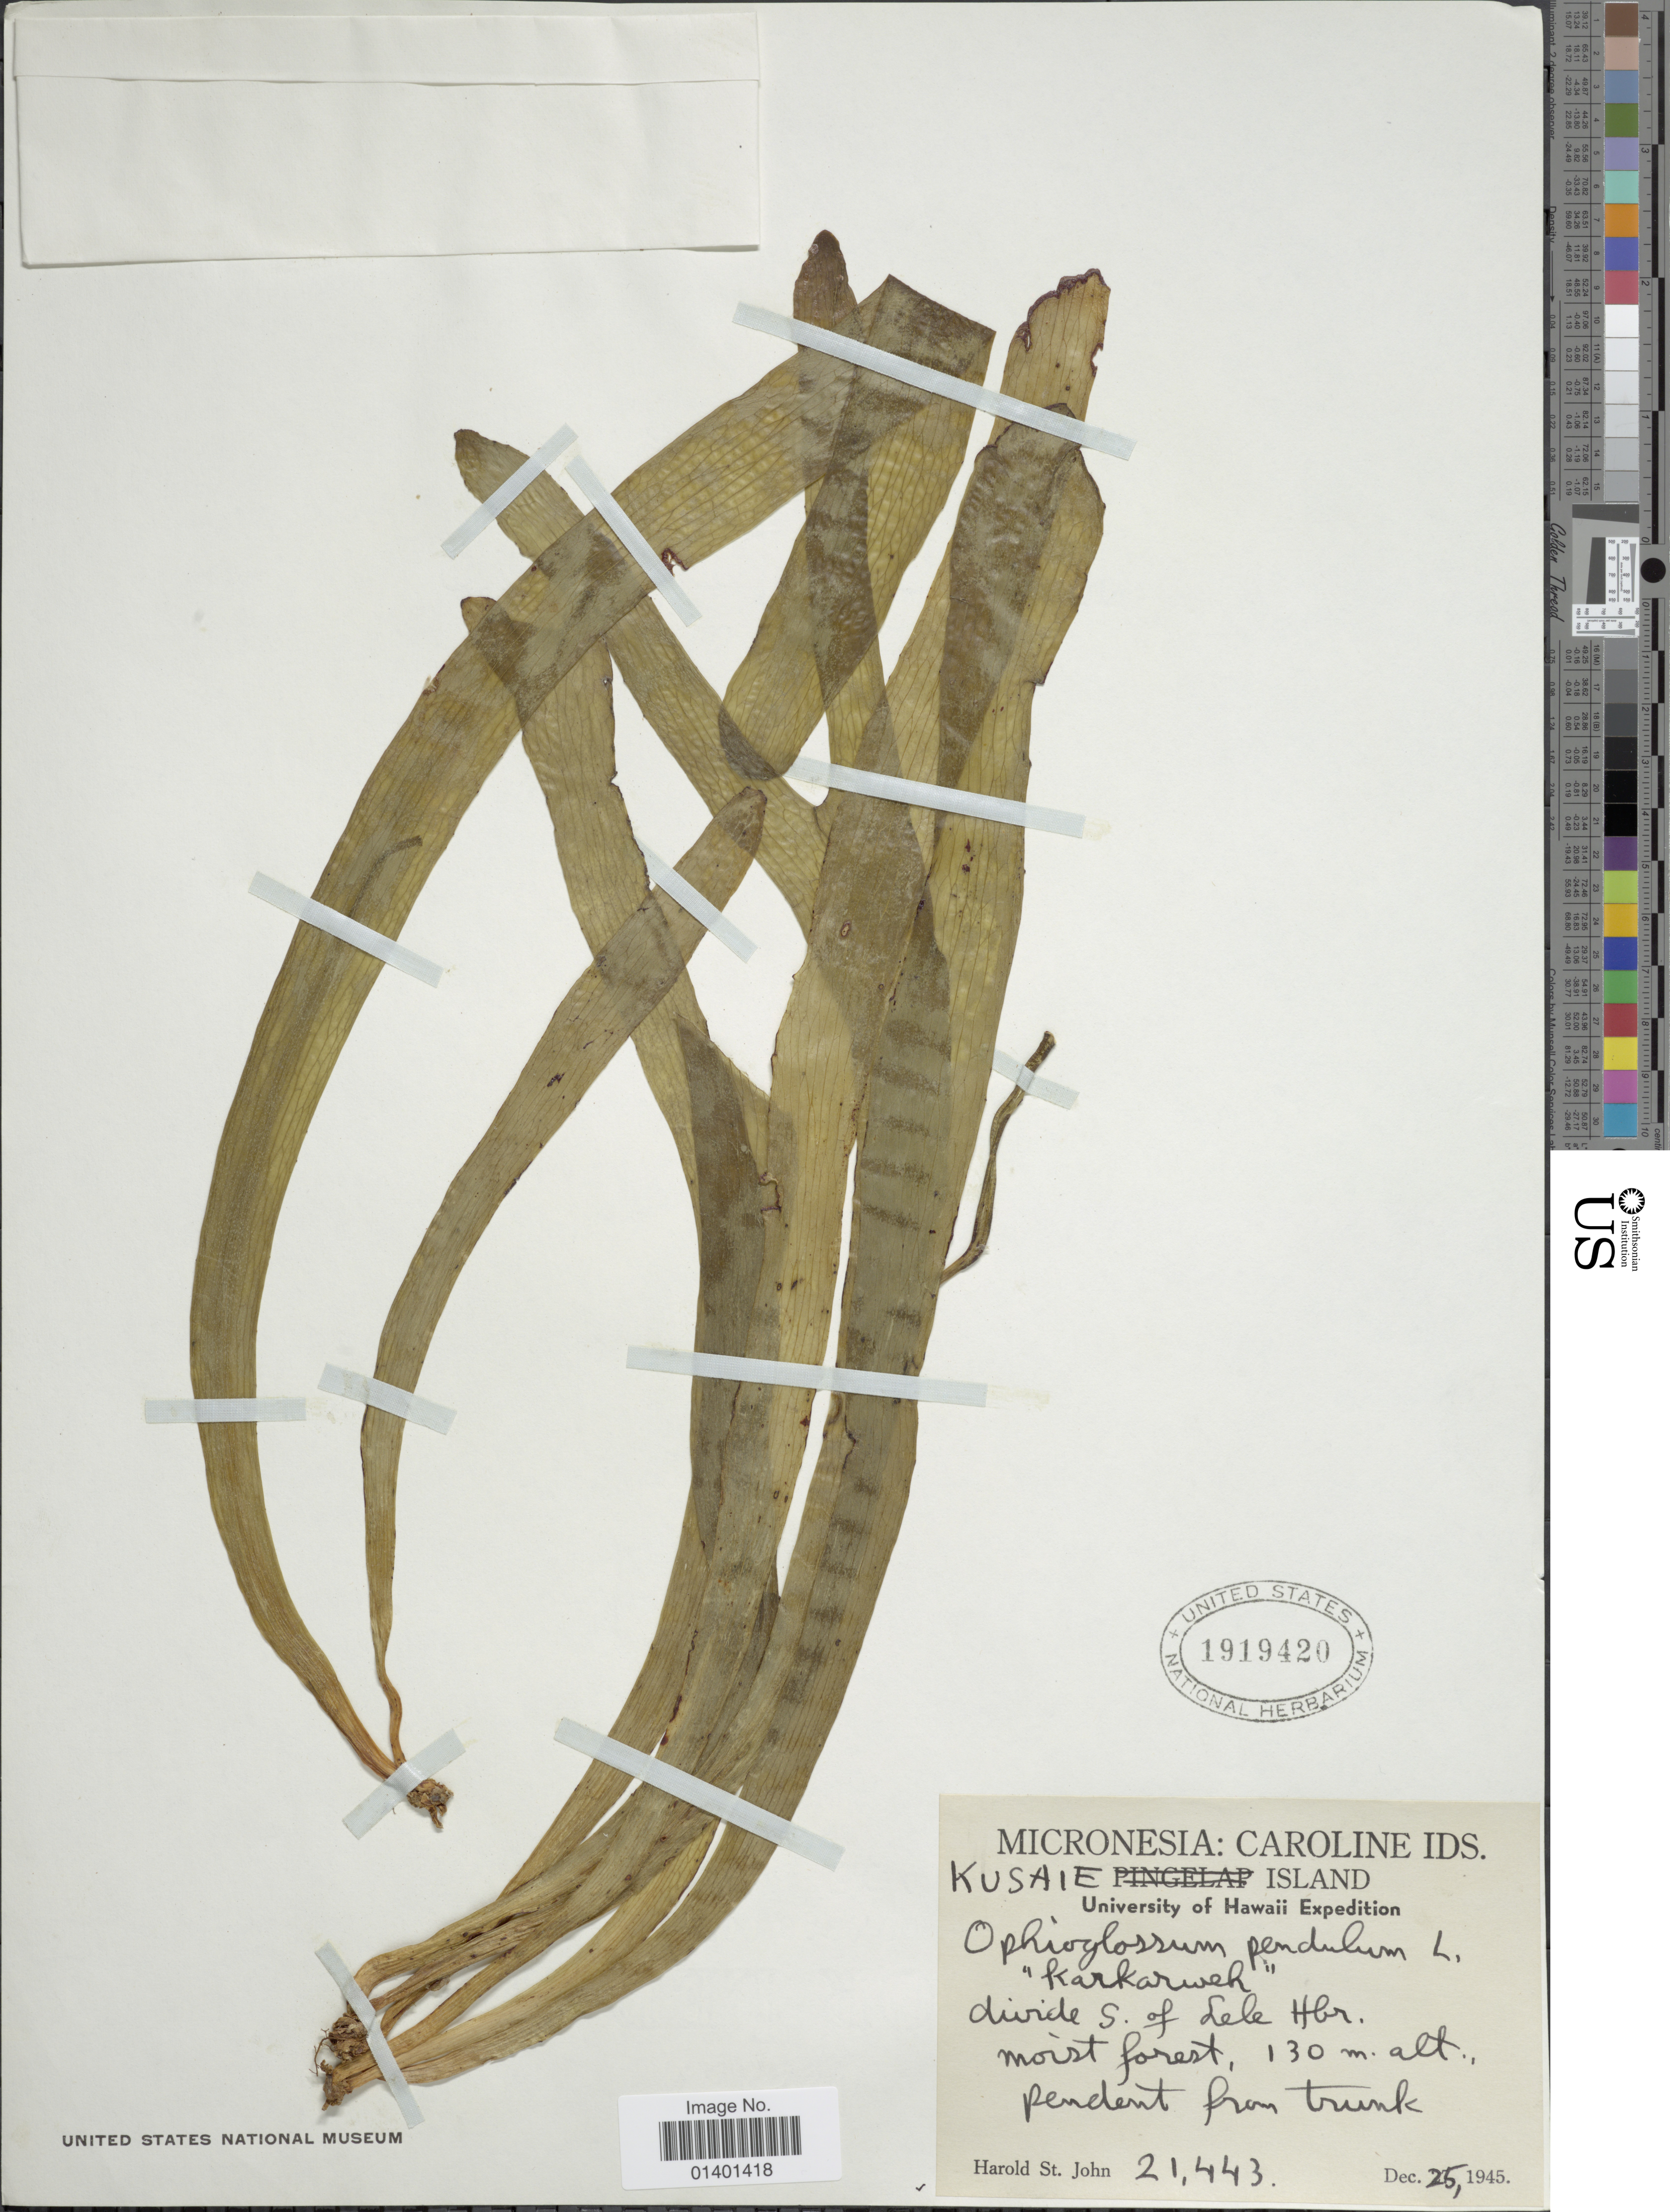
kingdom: Plantae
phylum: Tracheophyta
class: Polypodiopsida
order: Ophioglossales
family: Ophioglossaceae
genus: Ophioderma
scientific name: Ophioderma pendulum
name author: (L.) C. Presl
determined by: Wagner, W. L., (BOT), Smithsonian Institution - National Museum of Natural History (UNITED STATES)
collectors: H. St. John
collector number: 21443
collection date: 1945-12-25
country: Micronesia, Federated States of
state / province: Kosrae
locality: Caroline ids, Kusaie island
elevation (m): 130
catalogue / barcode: US 1919420